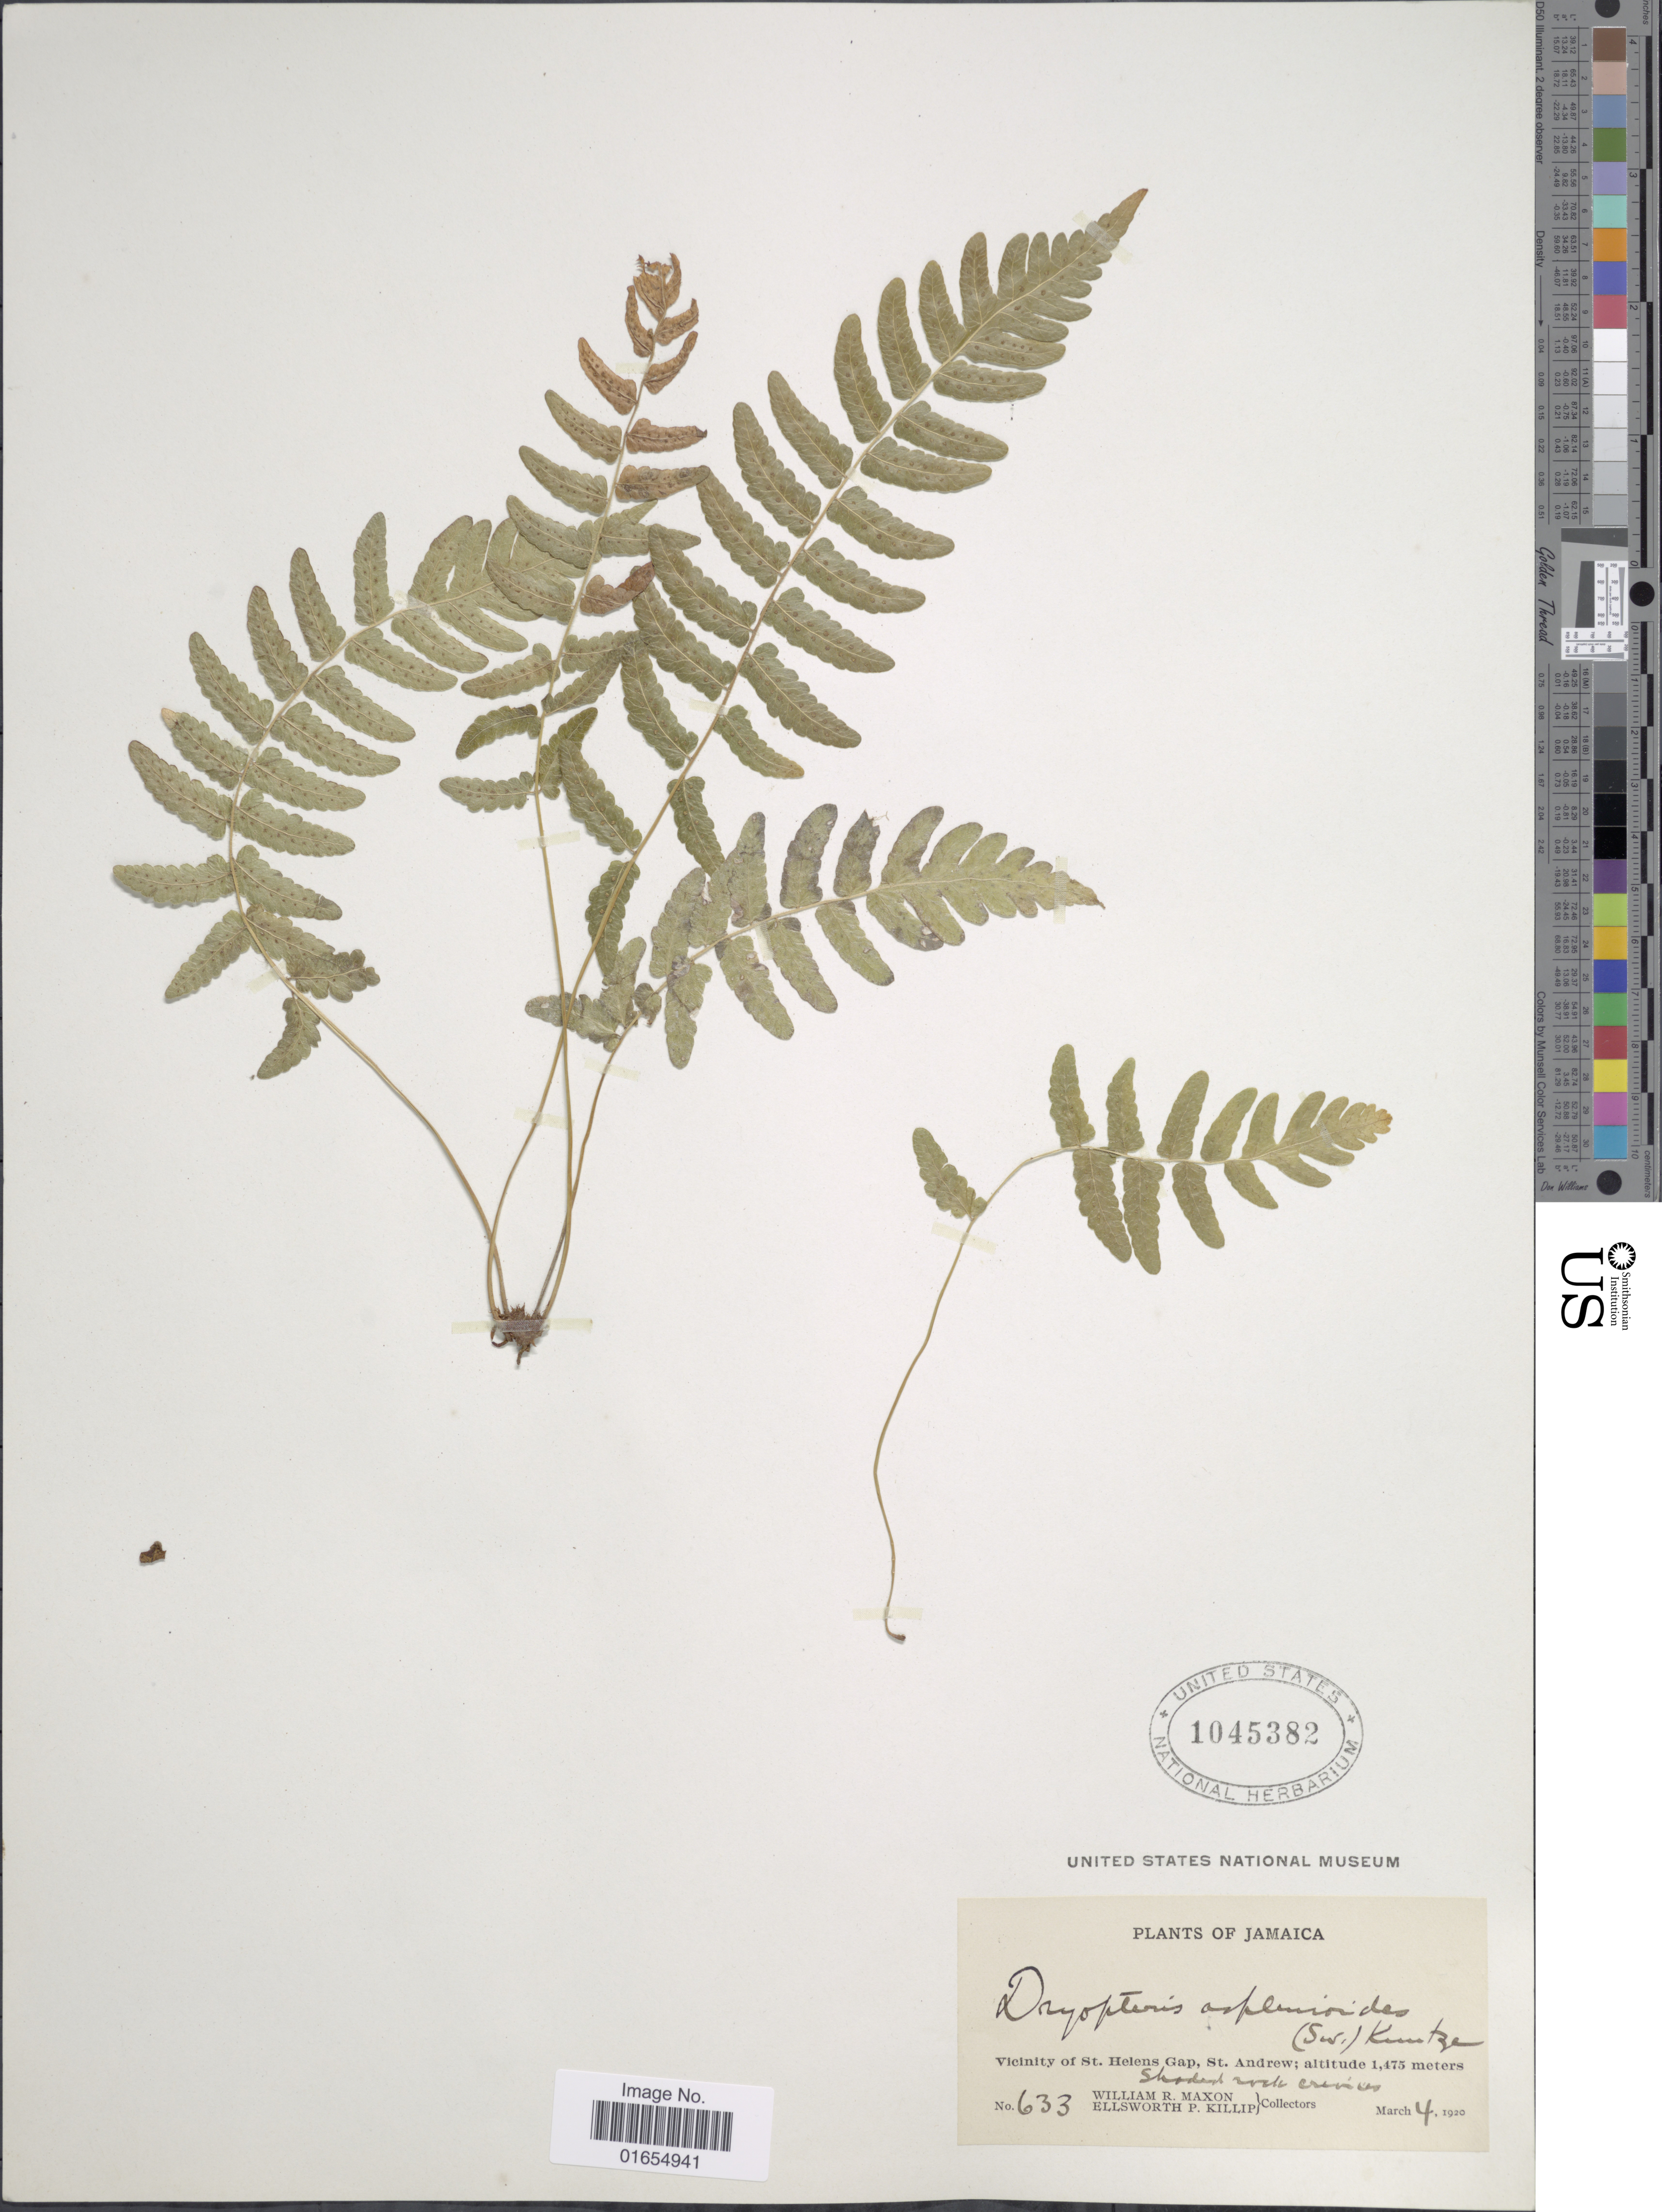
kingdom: Plantae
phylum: Tracheophyta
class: Polypodiopsida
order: Polypodiales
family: Thelypteridaceae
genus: Goniopteris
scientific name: Goniopteris retroflexa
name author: (L.) Pic. Serm.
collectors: W. R. Maxon & E. P. Killip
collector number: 633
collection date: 1920-03-04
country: Jamaica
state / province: Saint Andrew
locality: Vicinity of St. Helens Gap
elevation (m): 1475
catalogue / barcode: US 1045382